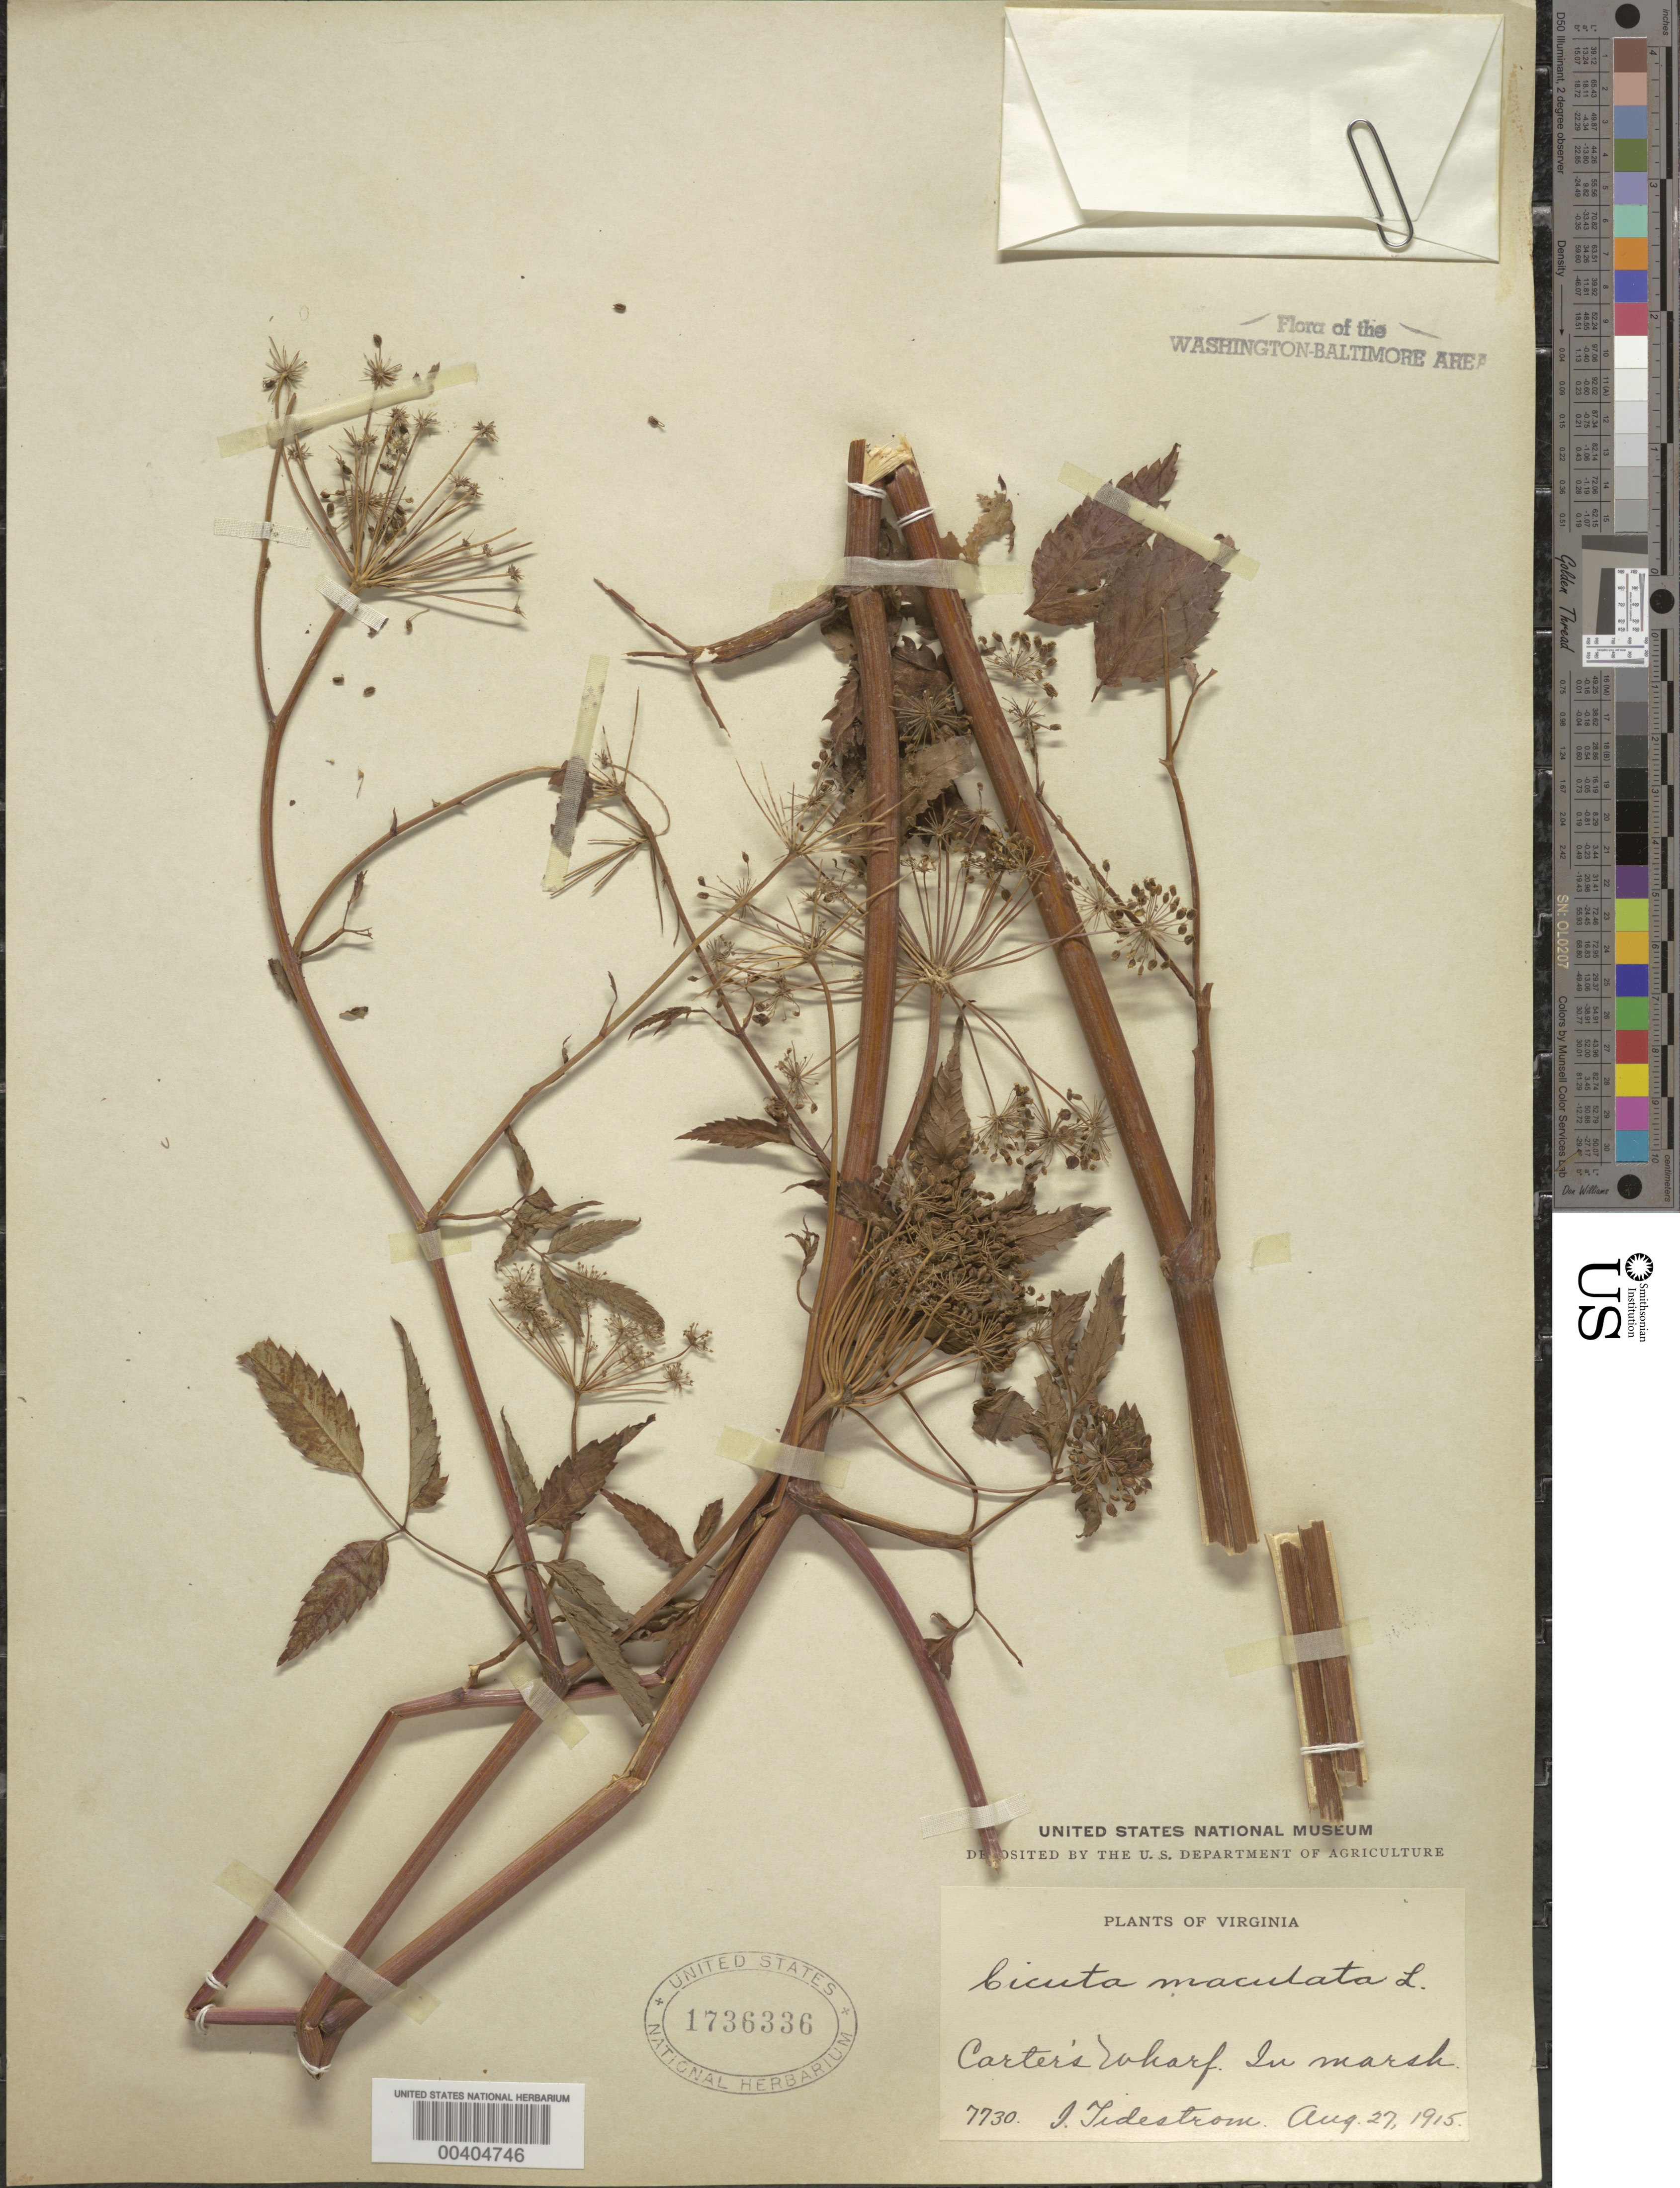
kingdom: Plantae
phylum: Tracheophyta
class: Magnoliopsida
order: Apiales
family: Apiaceae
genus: Cicuta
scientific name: Cicuta maculata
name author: L.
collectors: I. F. Tidestrom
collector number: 7730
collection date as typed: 27 Aug 1915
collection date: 1915-08-27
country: United States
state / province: Virginia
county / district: Richmond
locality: Carters Wharf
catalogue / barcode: US 1736336